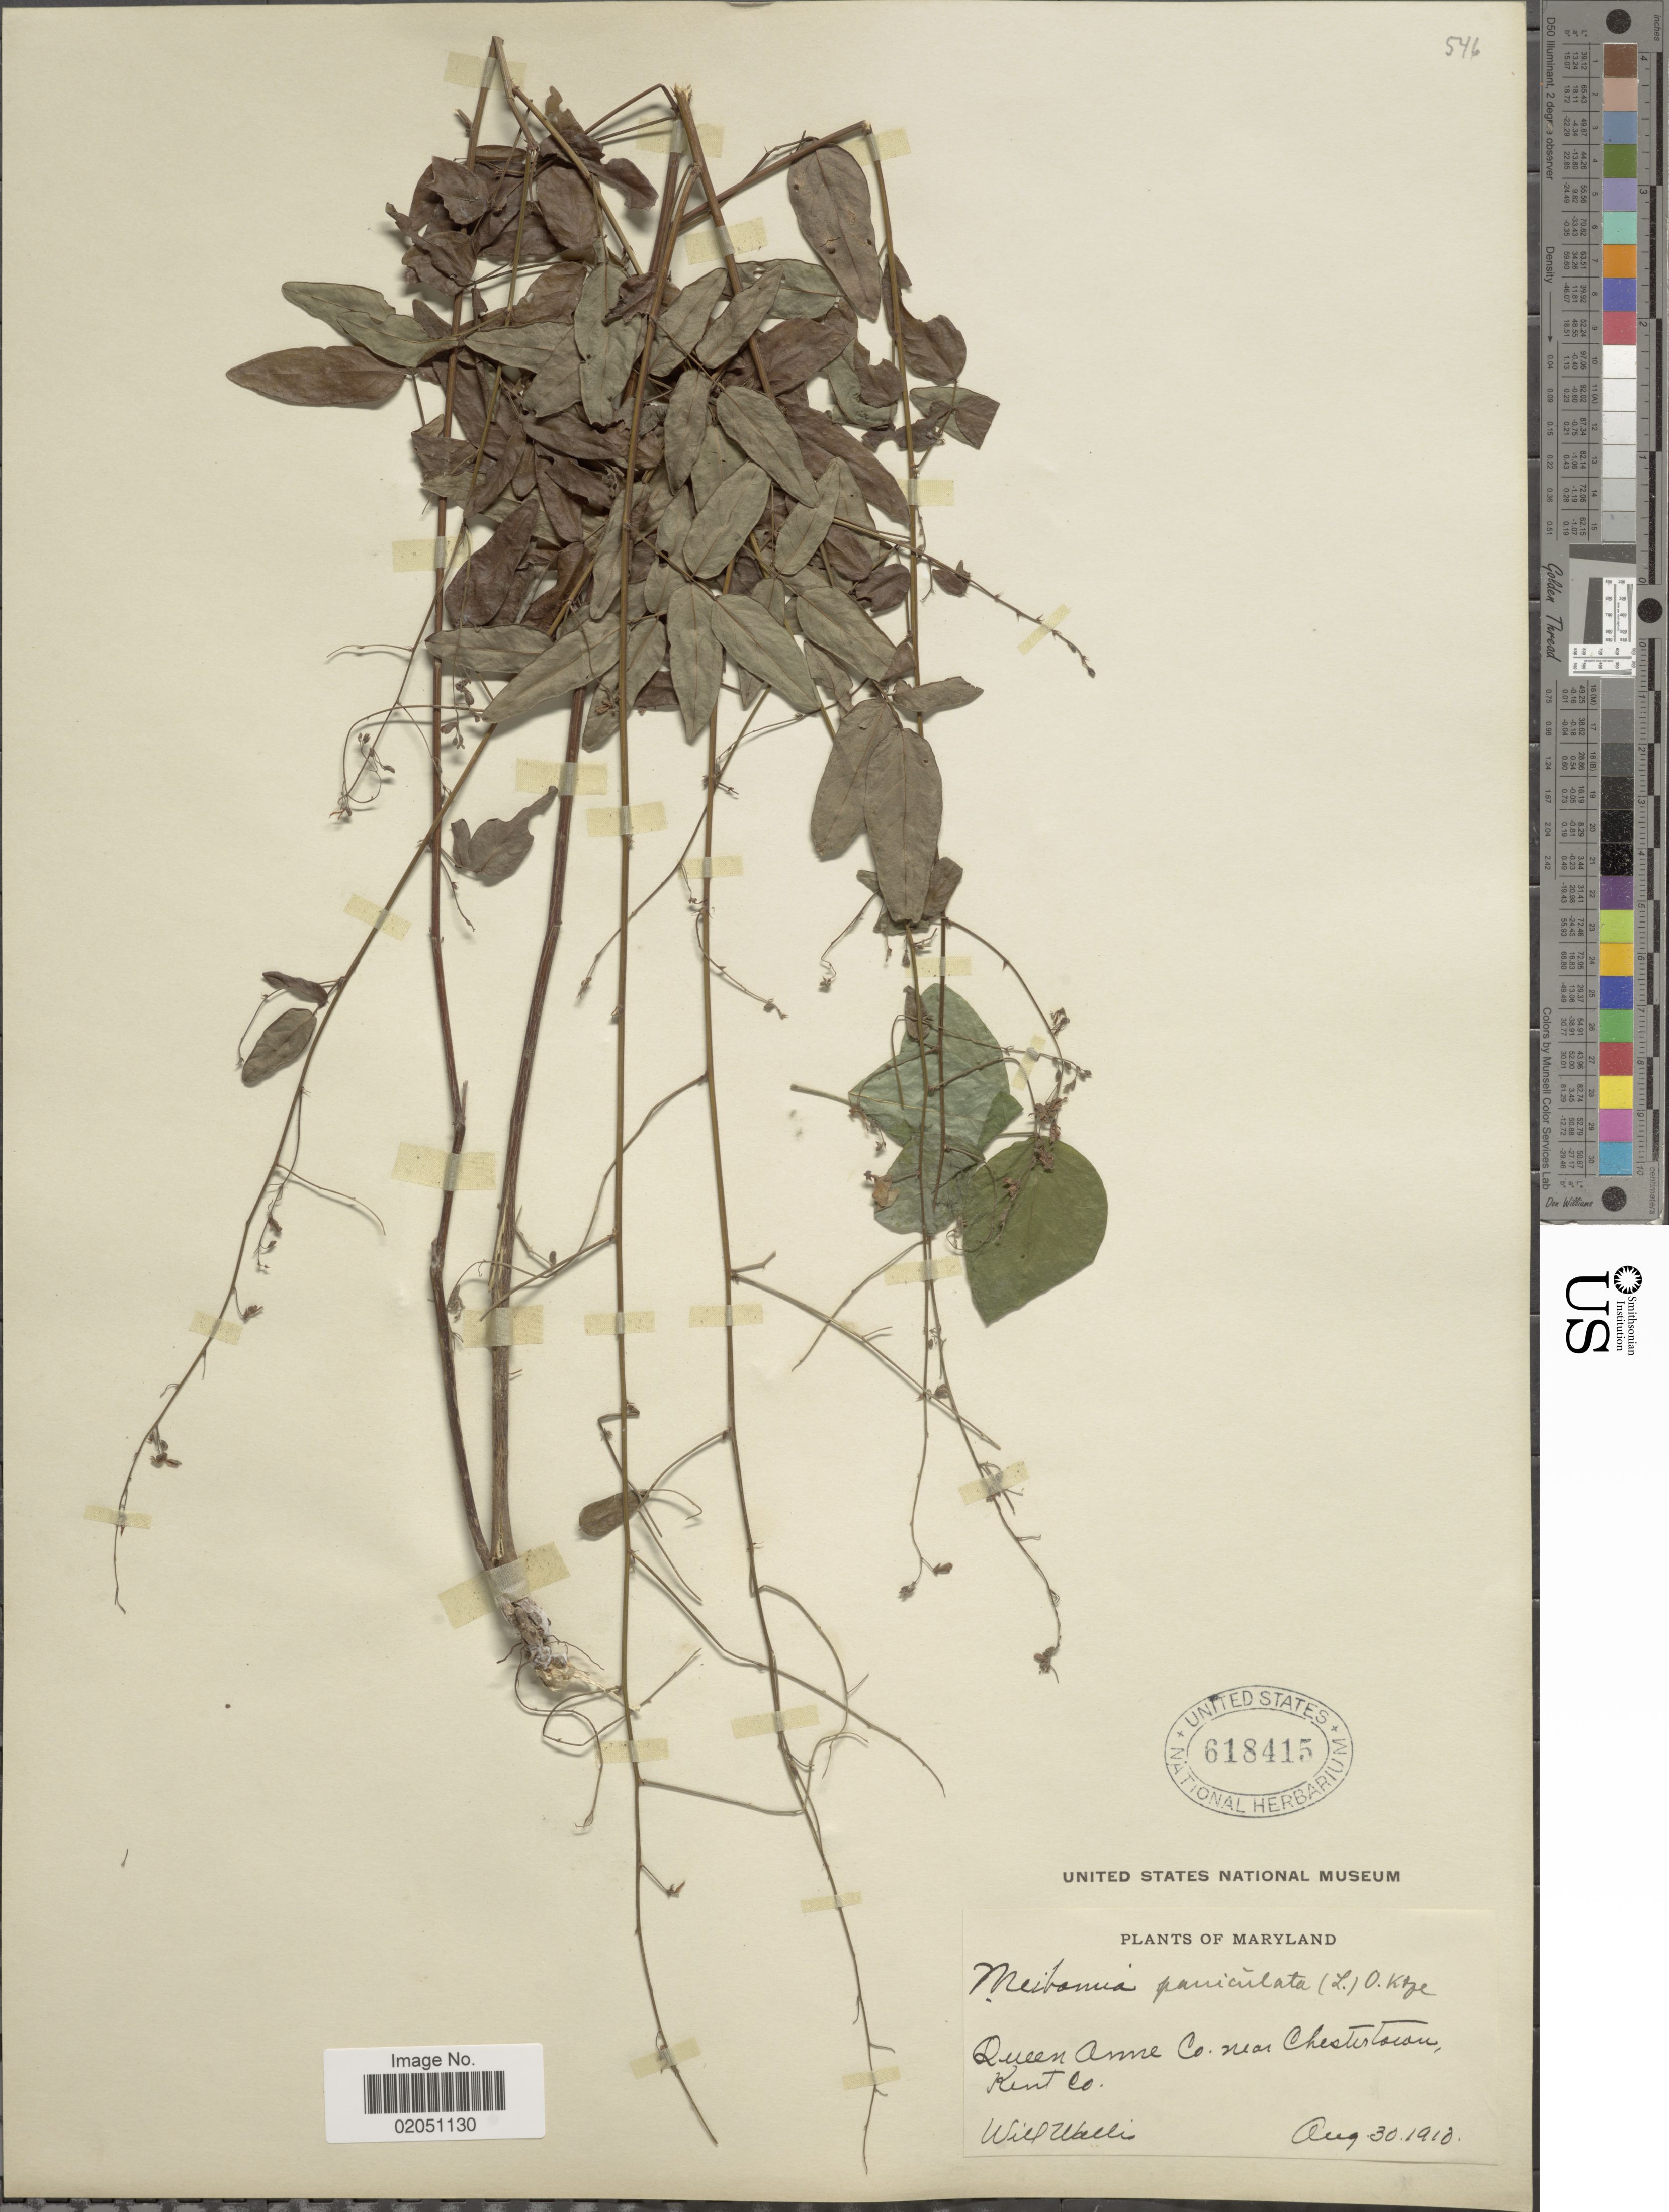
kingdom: Plantae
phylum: Tracheophyta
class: Magnoliopsida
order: Fabales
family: Fabaceae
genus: Desmodium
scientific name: Desmodium paniculatum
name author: (L.) DC.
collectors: W. Wallis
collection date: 1910-08-30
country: United States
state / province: Maryland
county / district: Kent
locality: Queen Anne Co near Chestertown, Kent Co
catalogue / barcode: US 618415